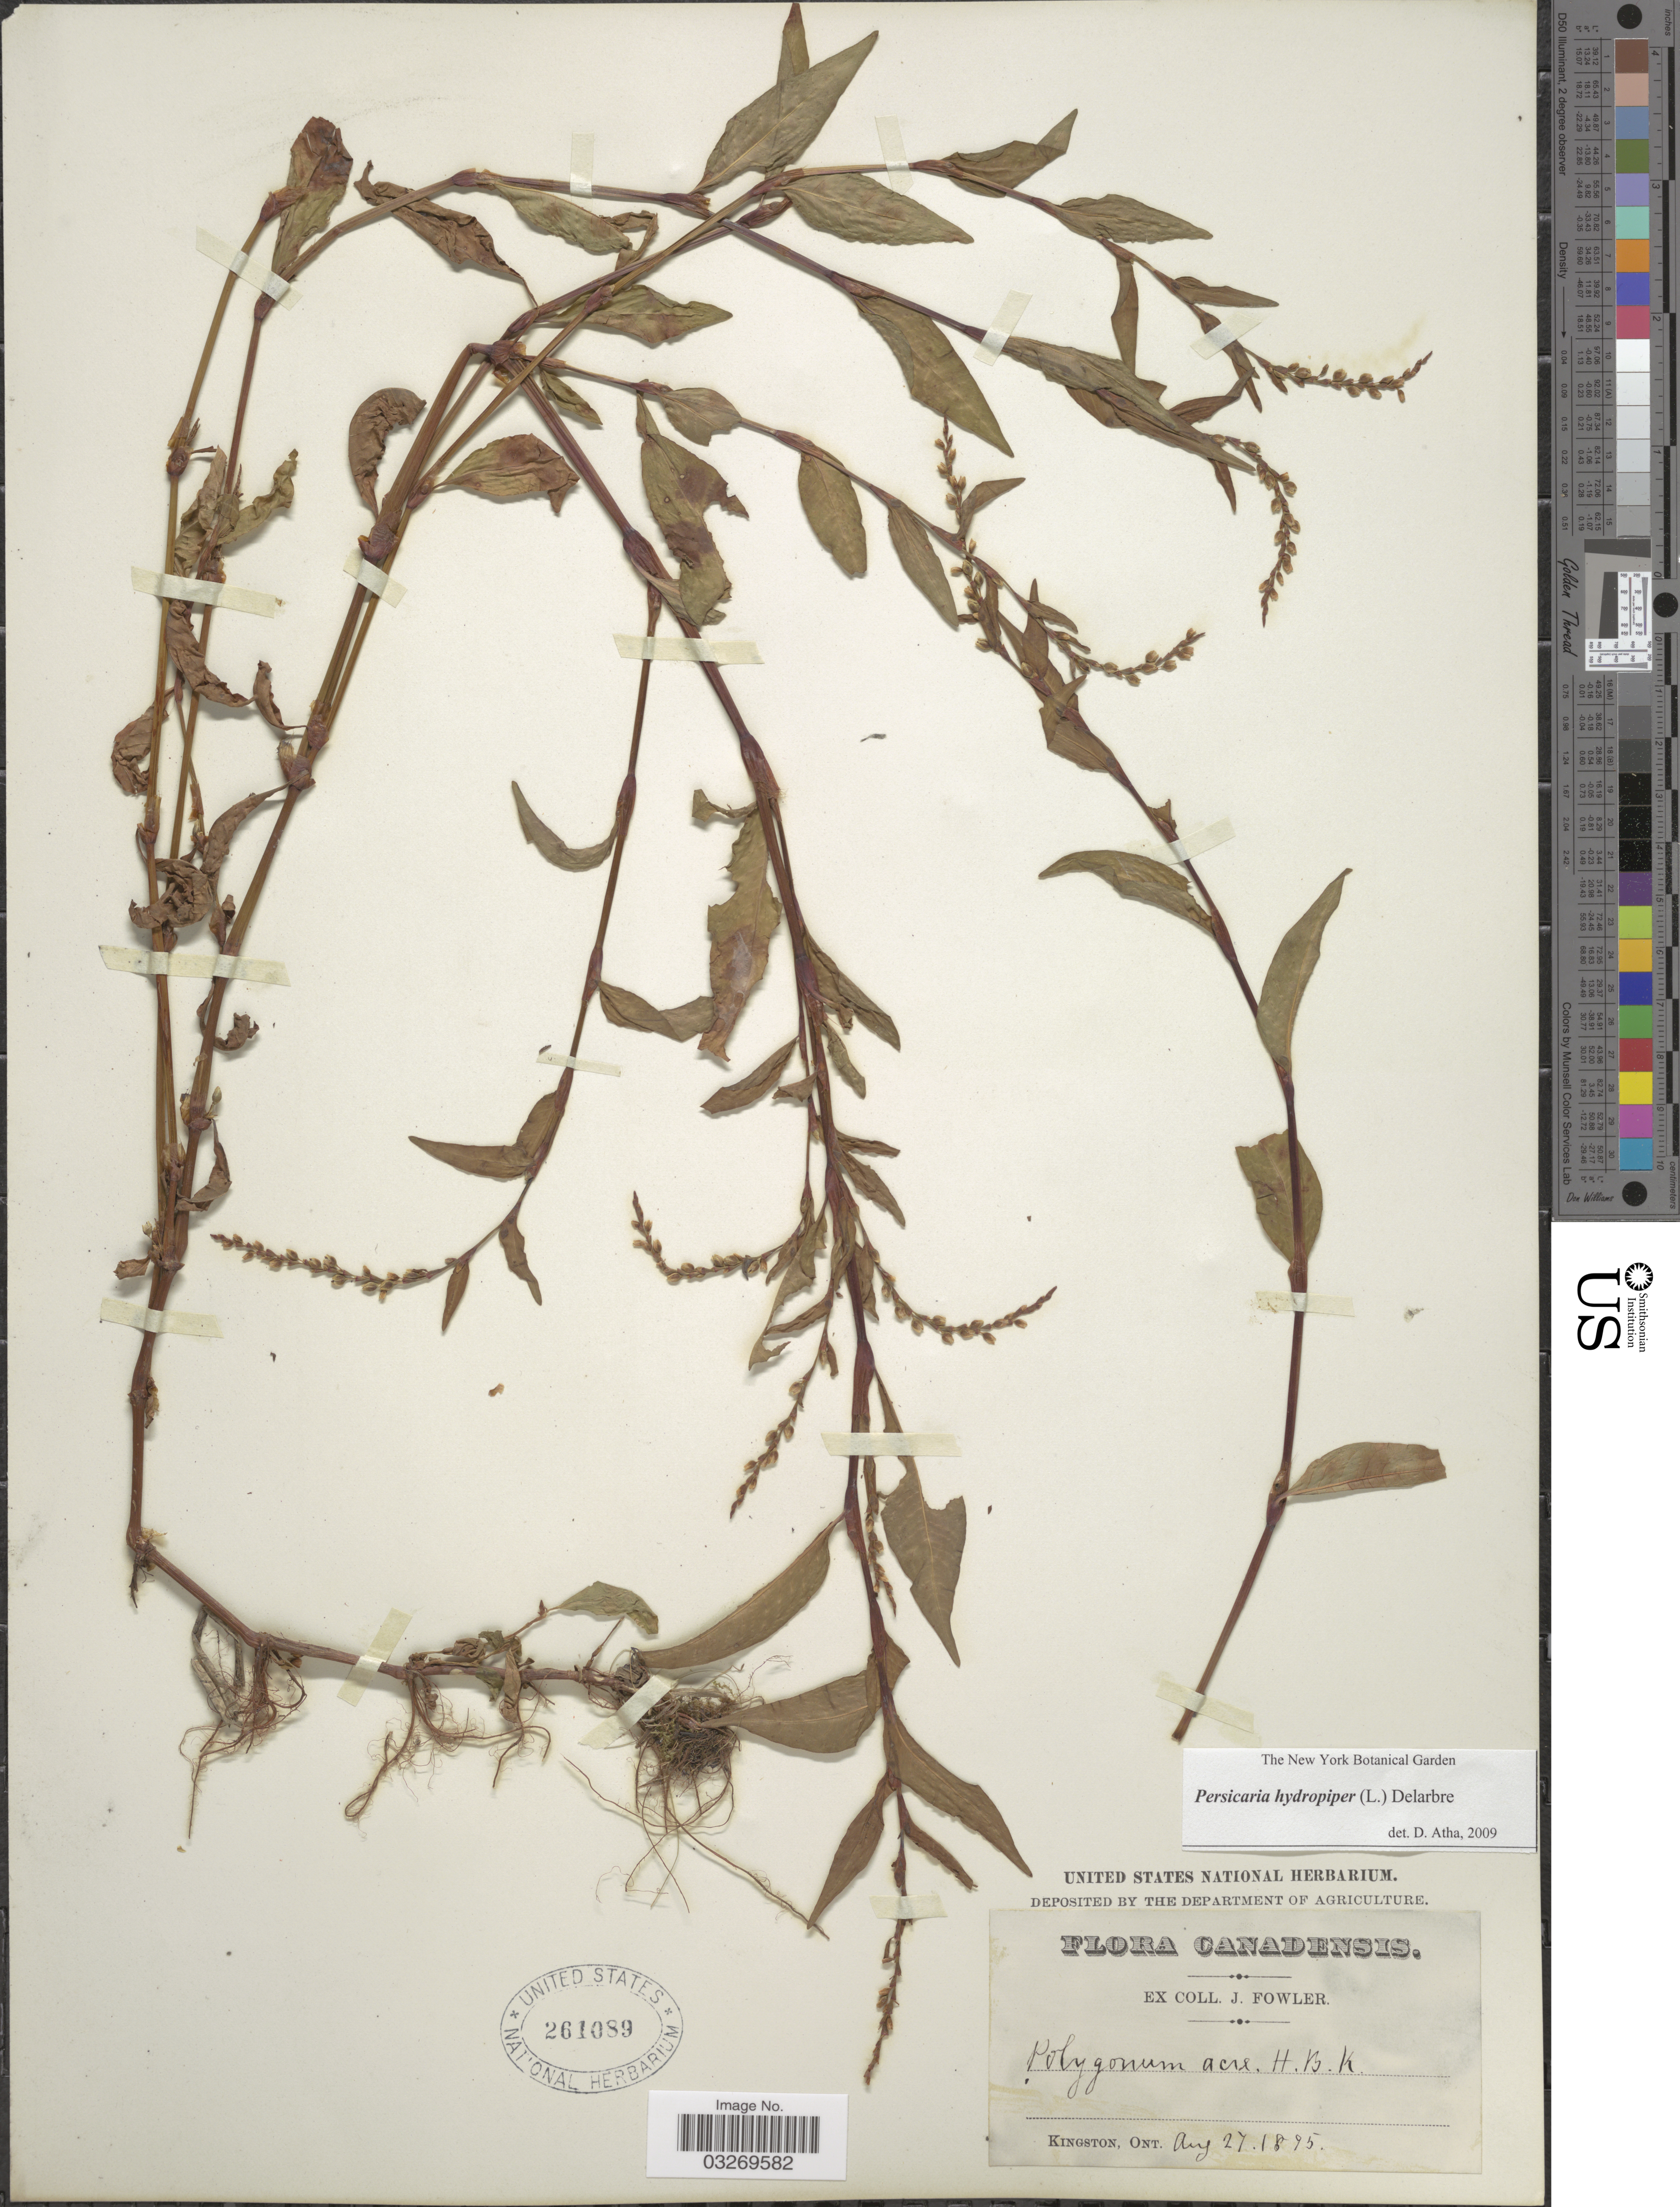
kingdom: Plantae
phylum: Tracheophyta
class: Magnoliopsida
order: Caryophyllales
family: Polygonaceae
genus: Persicaria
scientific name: Persicaria hydropiper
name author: (L.) Delarbre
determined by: Atha, D. E.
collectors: J. Fowler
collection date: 1895-08-27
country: Canada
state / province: Ontario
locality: Kingston.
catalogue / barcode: US 261089